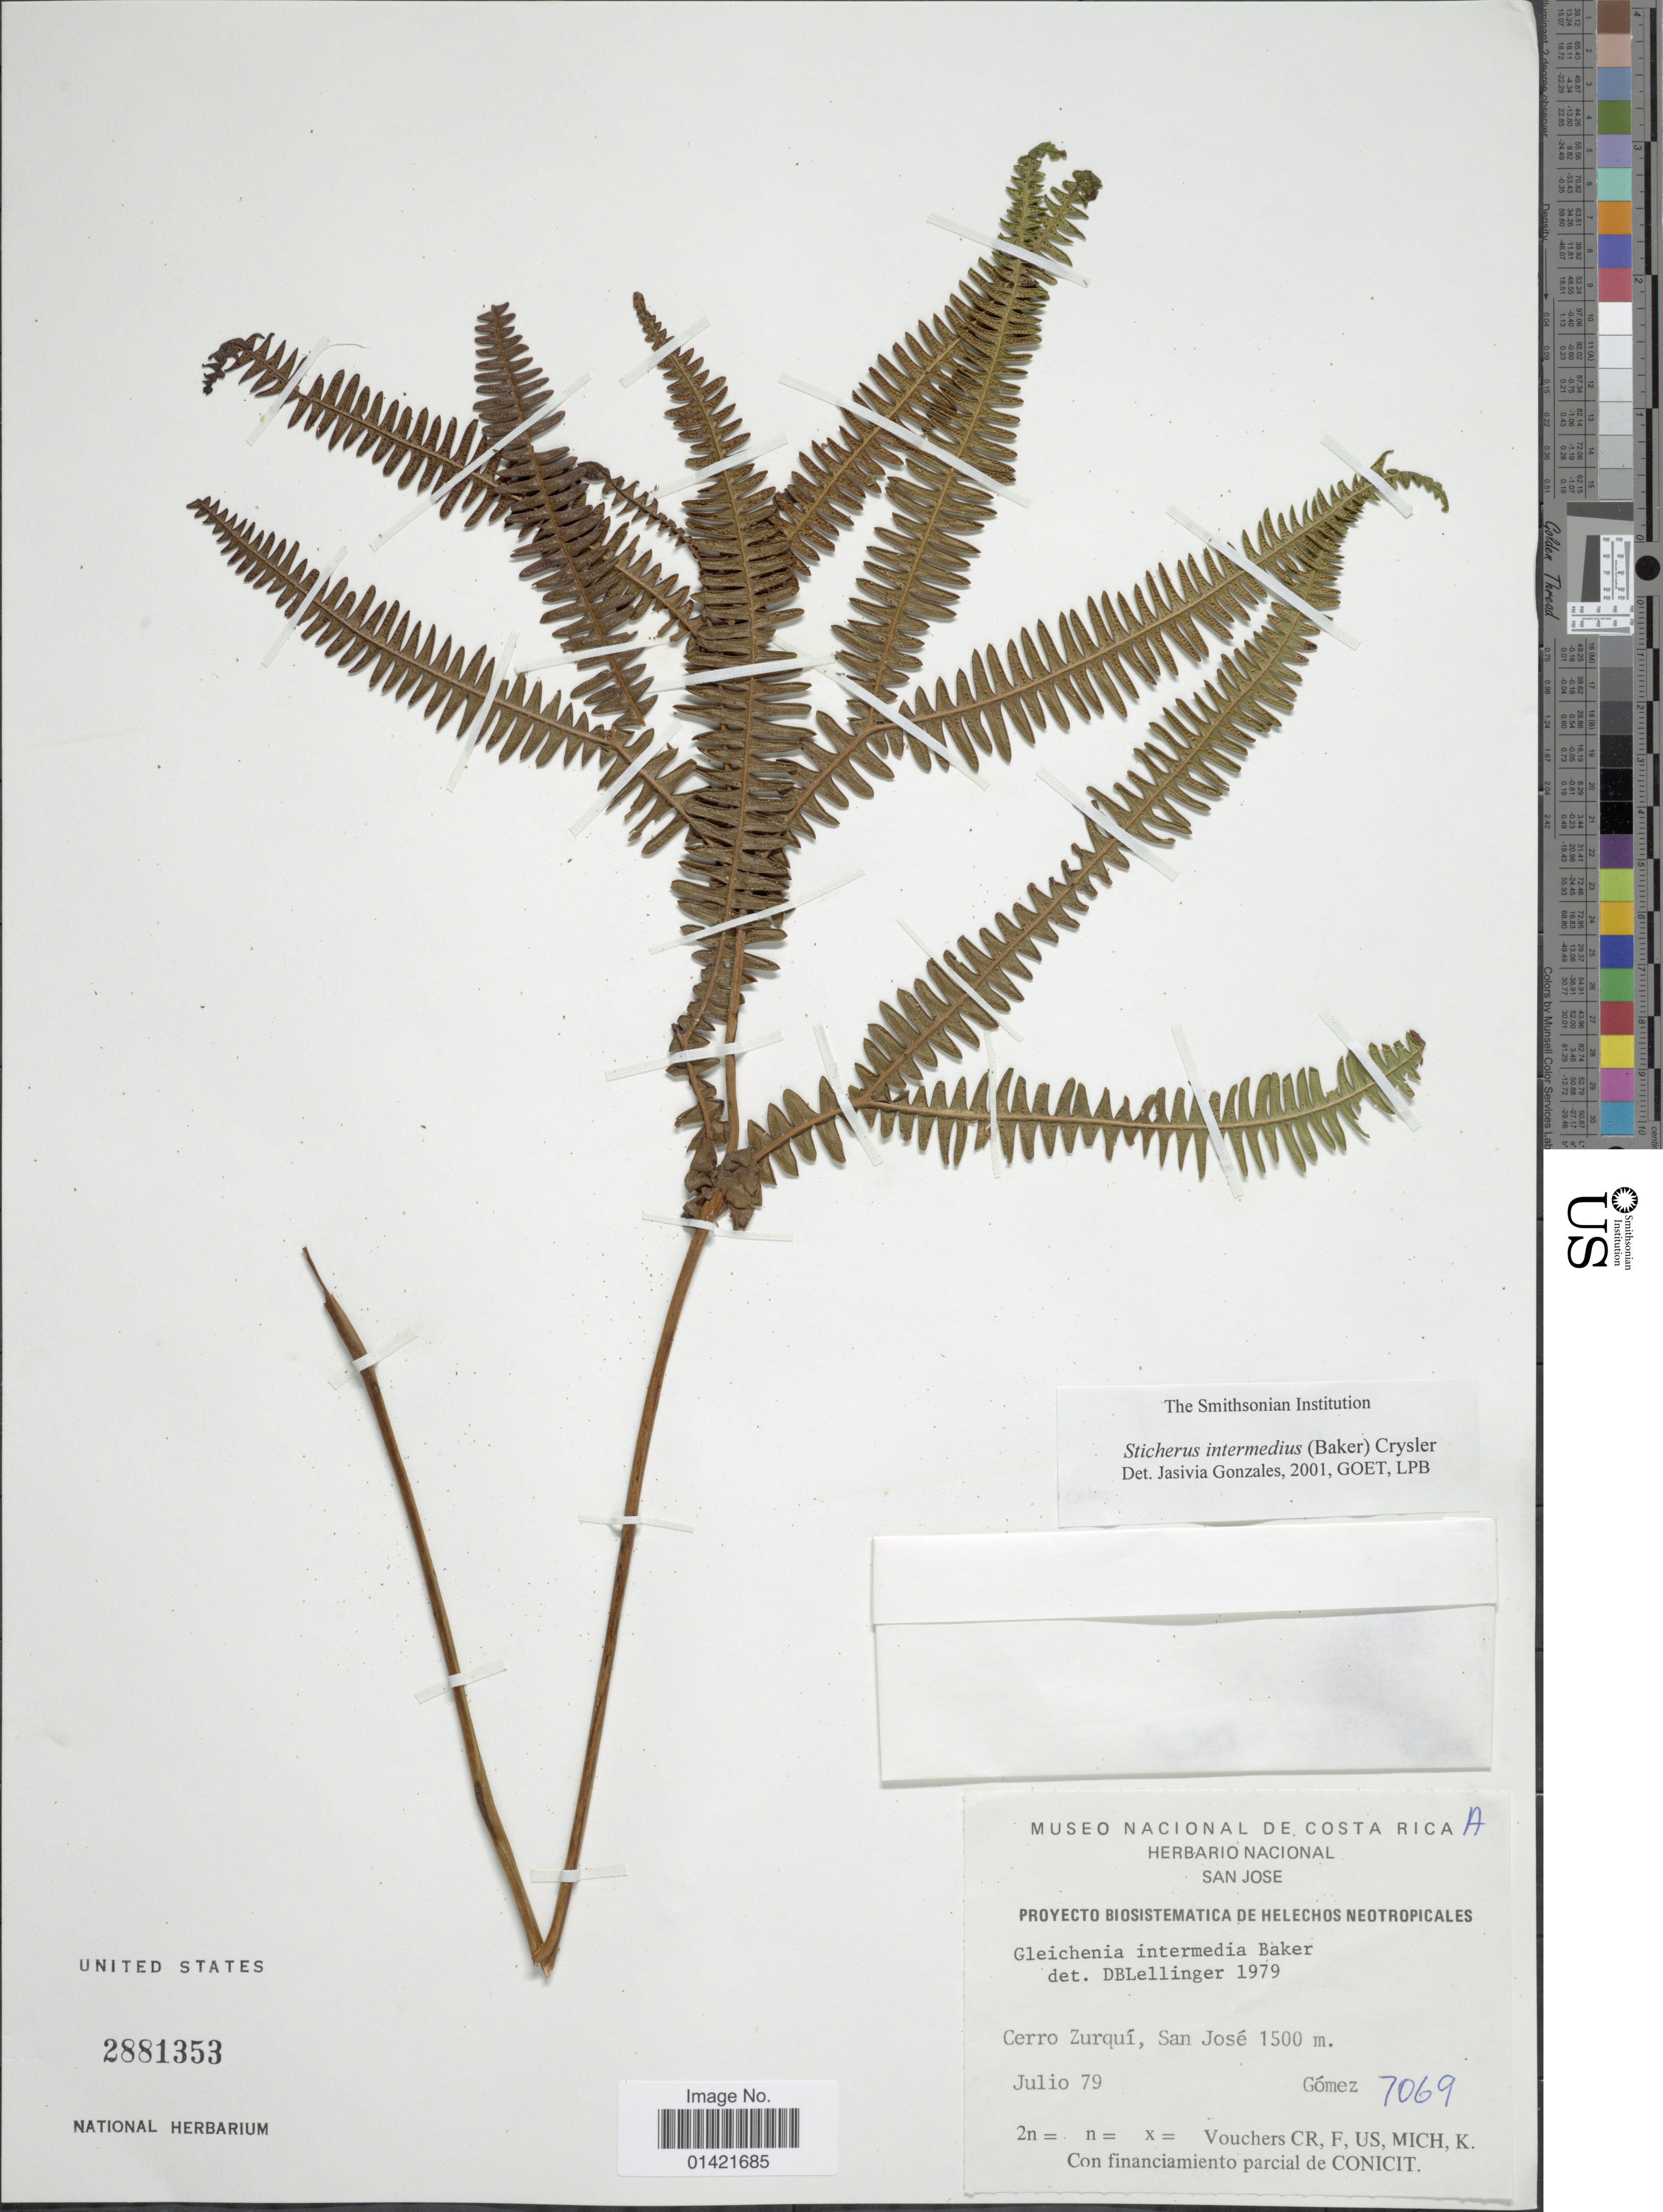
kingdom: Plantae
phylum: Tracheophyta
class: Polypodiopsida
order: Gleicheniales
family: Gleicheniaceae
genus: Sticherus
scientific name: Sticherus intermedius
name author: (Baker) Chrysler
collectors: Gomez, --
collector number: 7069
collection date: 1979-07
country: Costa Rica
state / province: San José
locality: Cerro Zuruqui.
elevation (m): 1500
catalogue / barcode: US 2881353